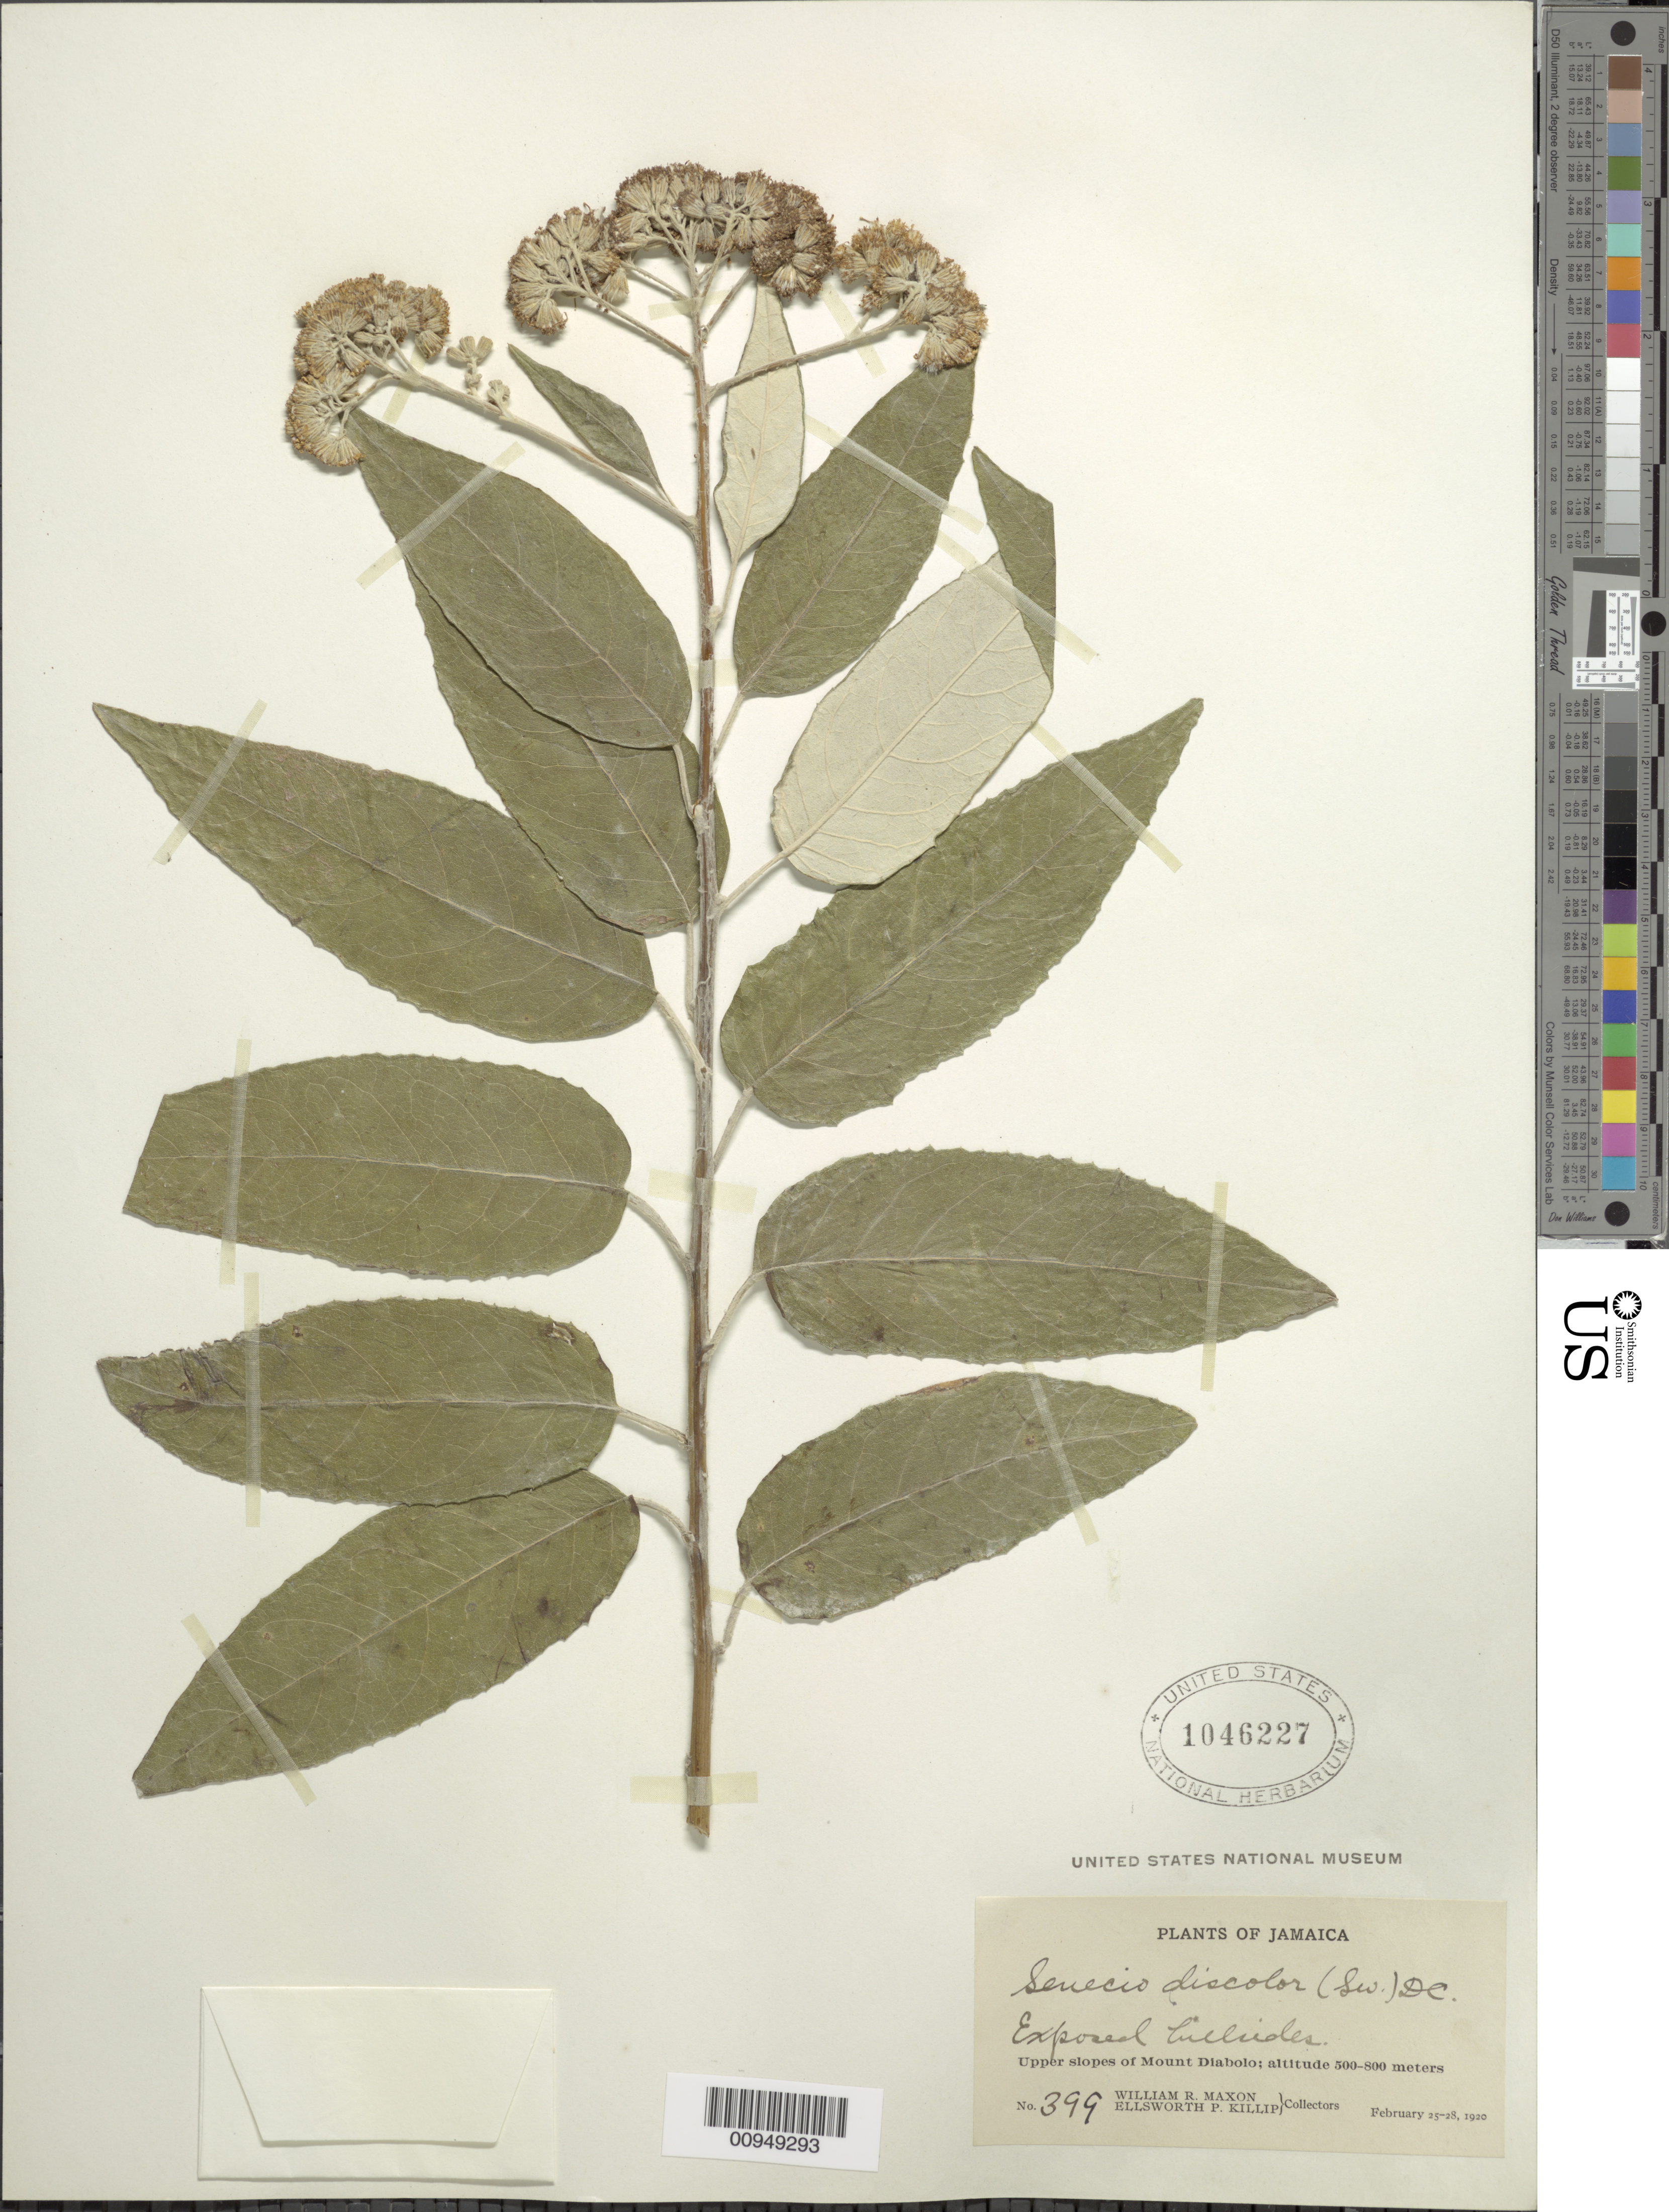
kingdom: Plantae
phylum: Tracheophyta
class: Magnoliopsida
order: Asterales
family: Asteraceae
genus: Senecio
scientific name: Senecio discolor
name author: (Sw.) DC.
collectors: W. R. Maxon & E. P. Killip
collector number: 399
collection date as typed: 25 Feb 1920 to 28 Feb 1920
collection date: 1920-02-25/1920-02-28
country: Jamaica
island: Jamaica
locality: Upper slopes of Mount Diabolo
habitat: Exposed hillsides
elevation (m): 500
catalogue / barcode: US 1046227